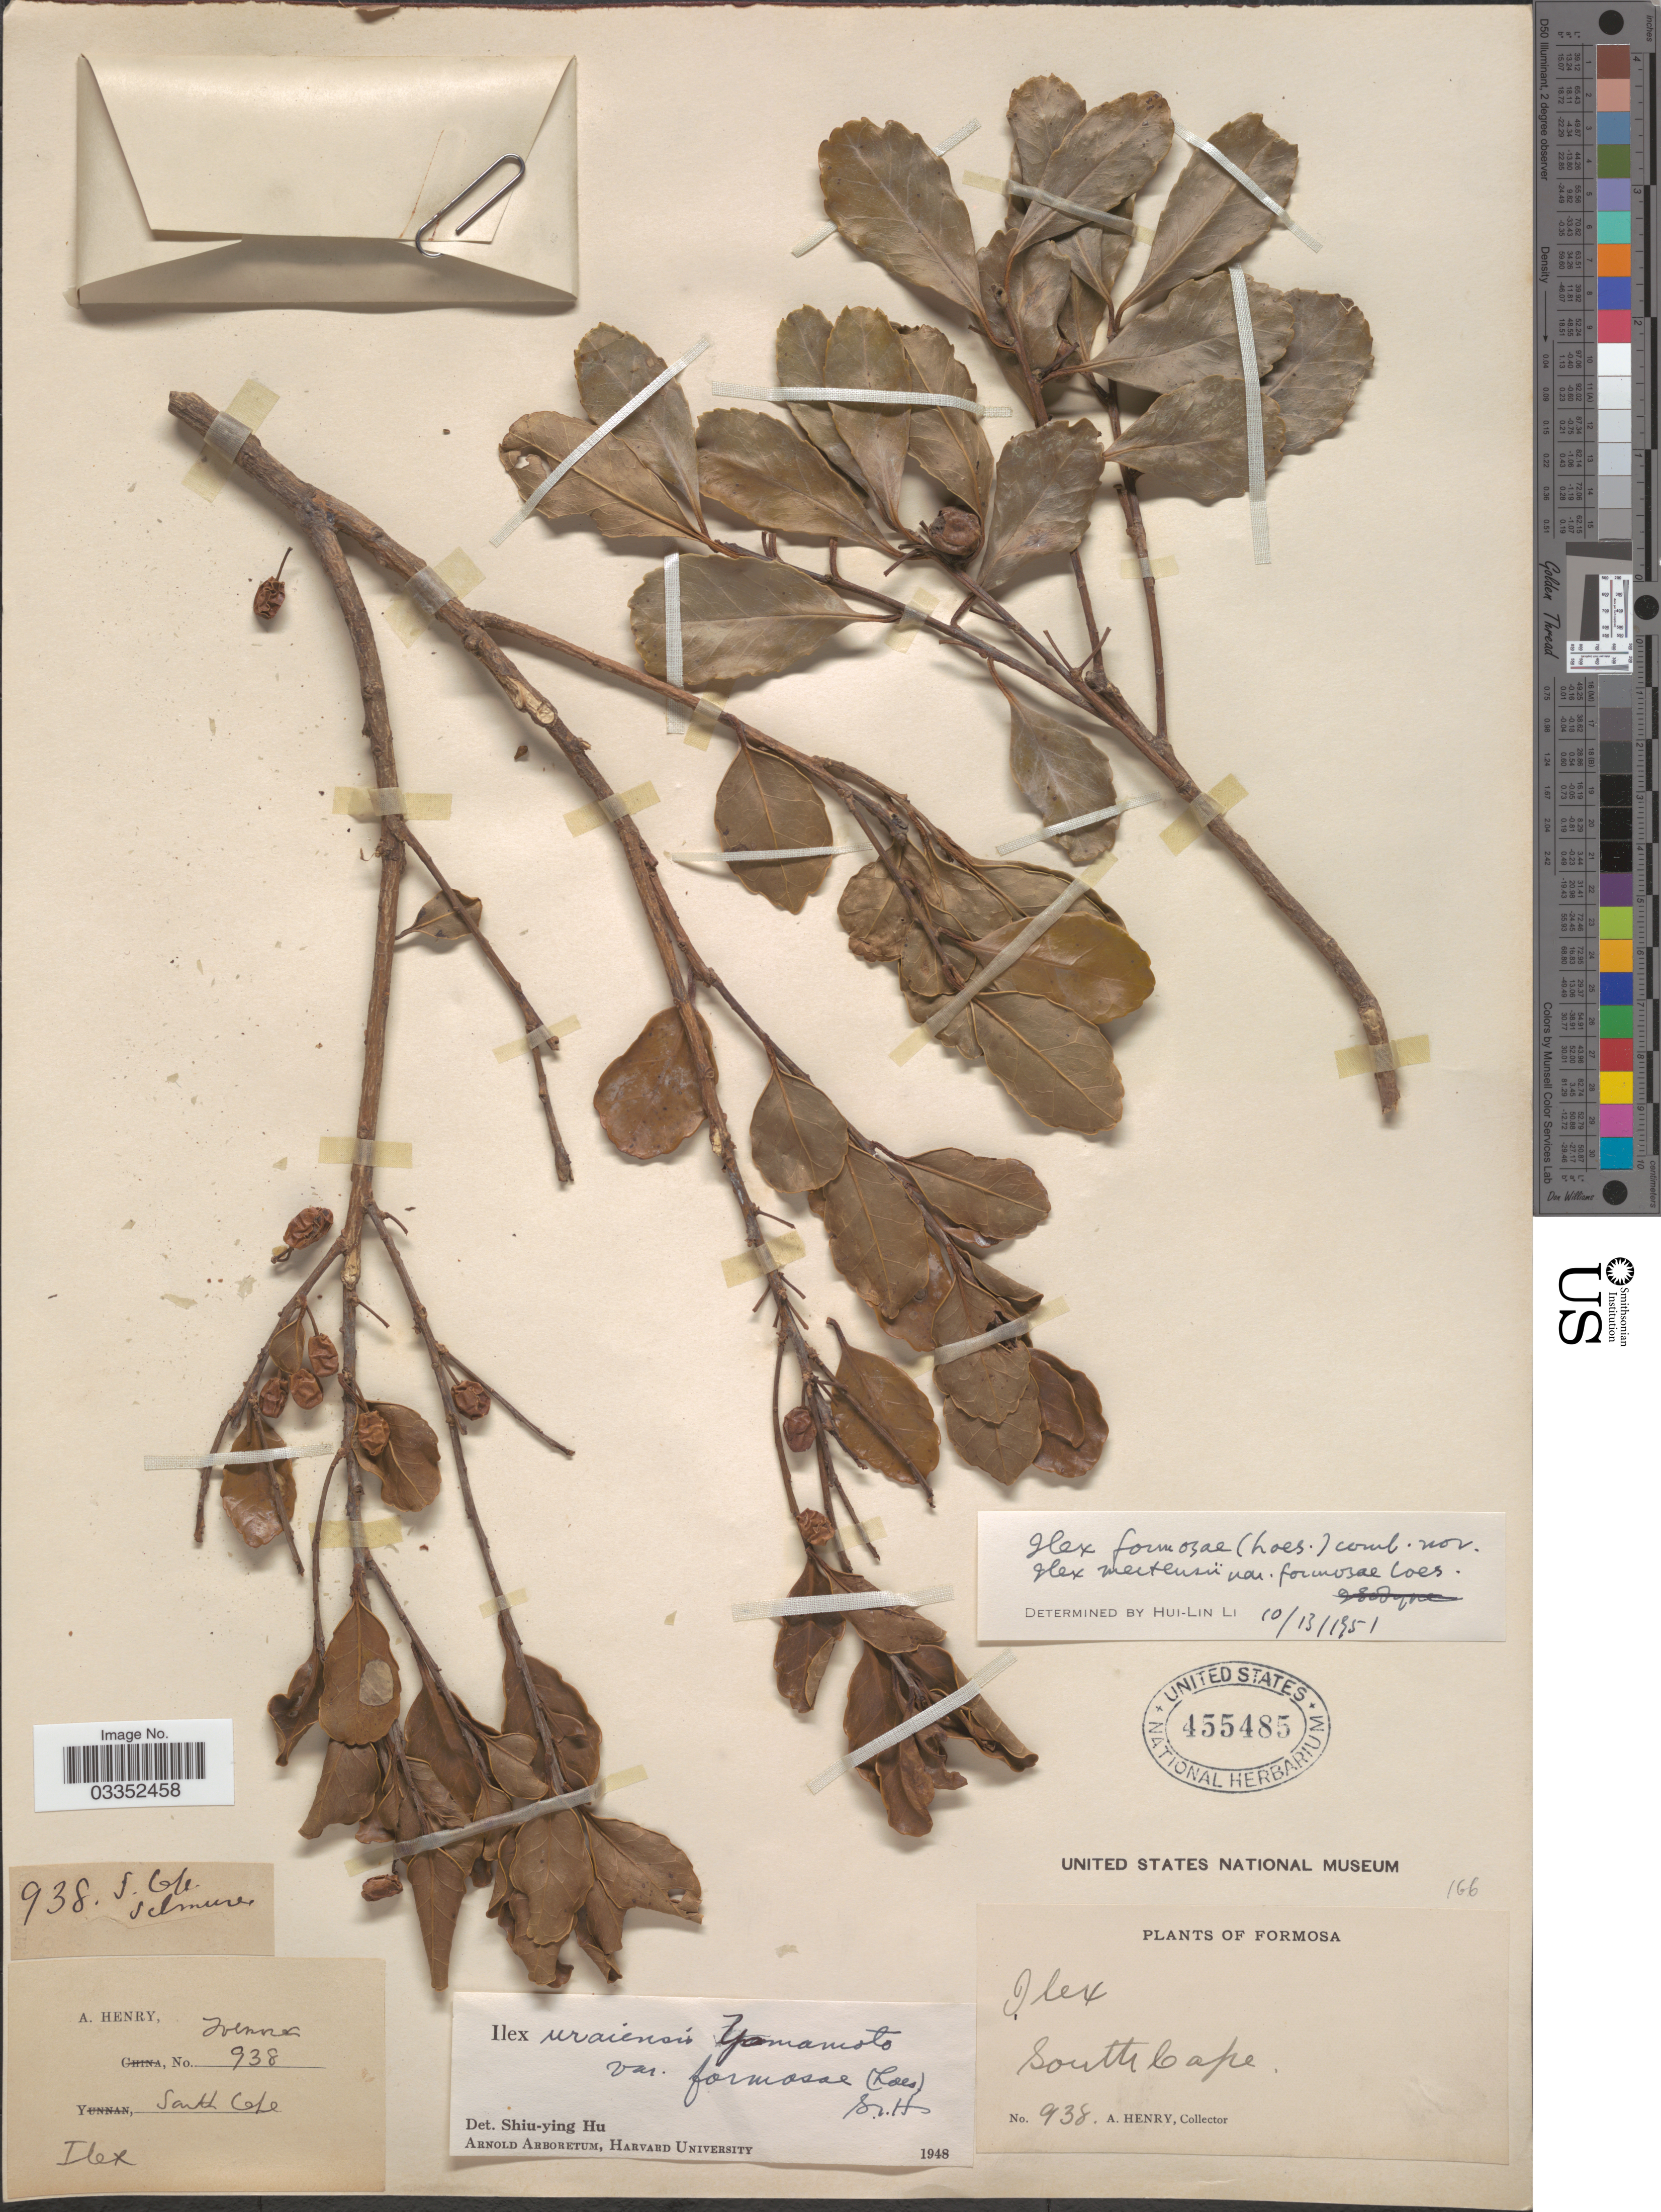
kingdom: Plantae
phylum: Tracheophyta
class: Magnoliopsida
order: Aquifoliales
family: Aquifoliaceae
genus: Ilex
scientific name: Ilex uraiensis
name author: Yamam.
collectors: A. Henry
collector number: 938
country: Taiwan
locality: South Cape.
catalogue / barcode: US 455485